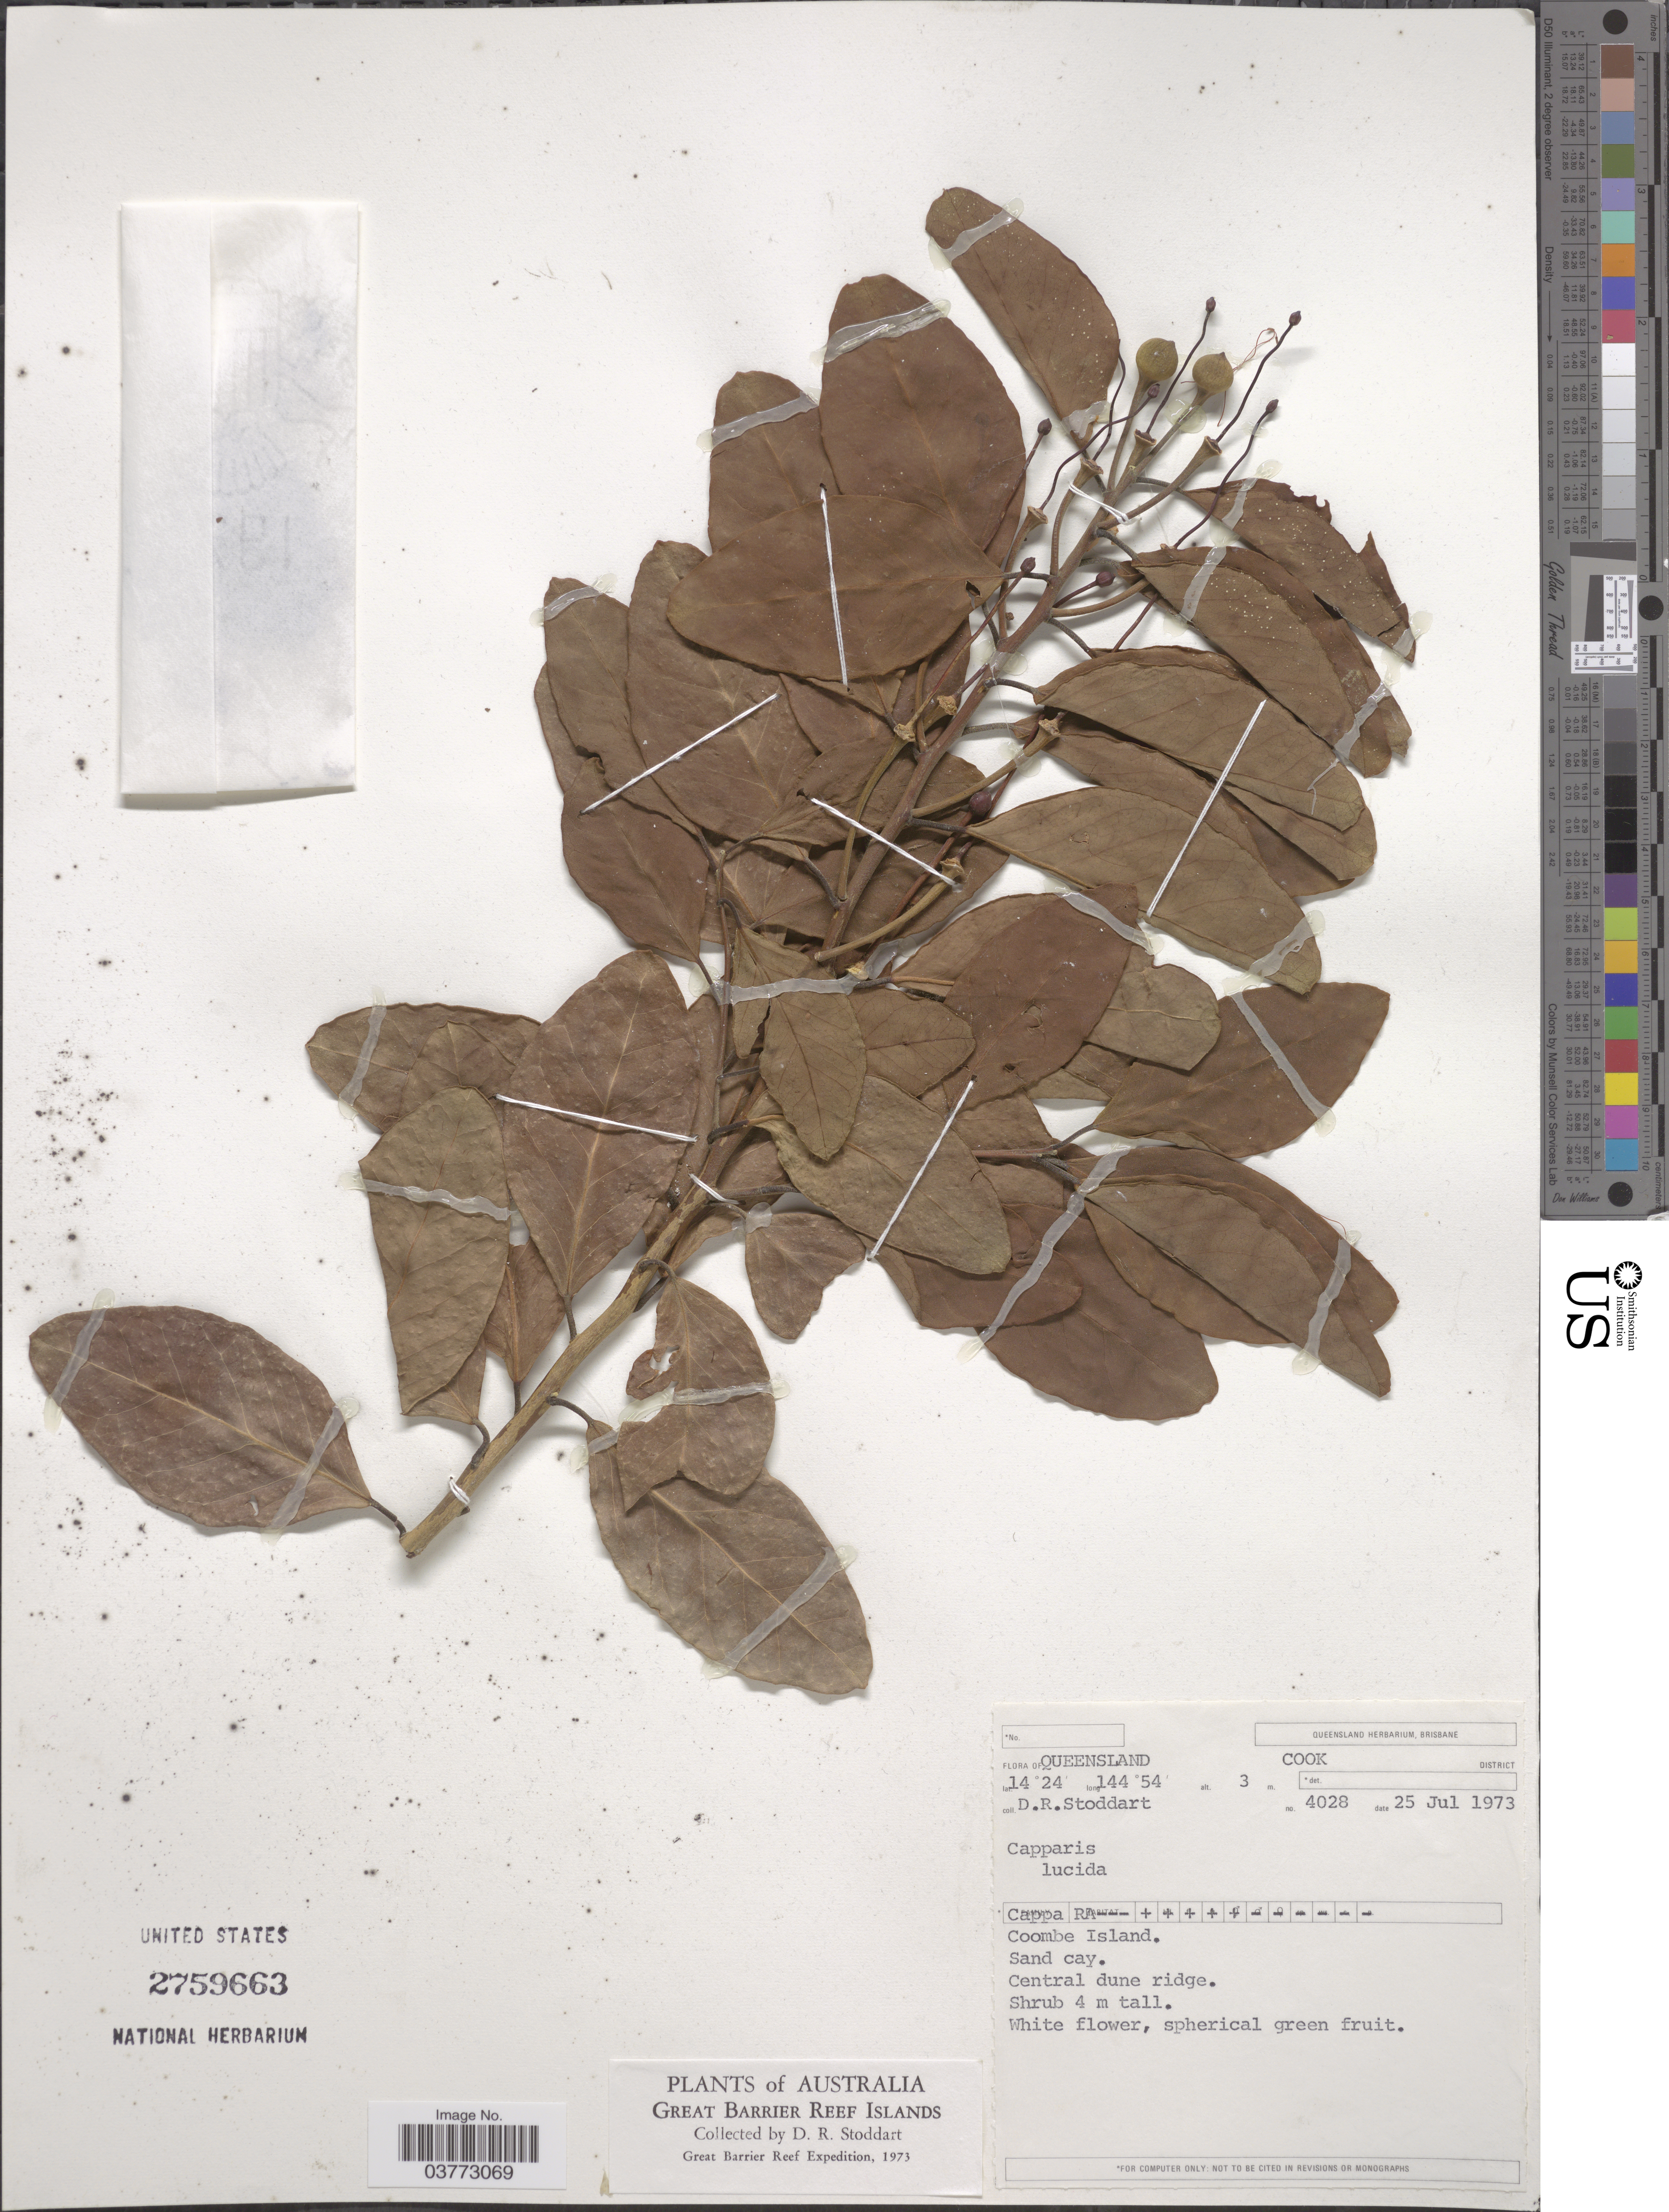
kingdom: Plantae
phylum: Tracheophyta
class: Magnoliopsida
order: Brassicales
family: Capparaceae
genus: Capparis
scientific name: Capparis lucida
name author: (Banks ex DC.) Benth.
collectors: D. R. Stoddart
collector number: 4028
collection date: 1973-07-25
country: Australia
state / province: Queensland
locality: Cook District. Coombe Island.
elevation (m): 3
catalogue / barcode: US 2759663